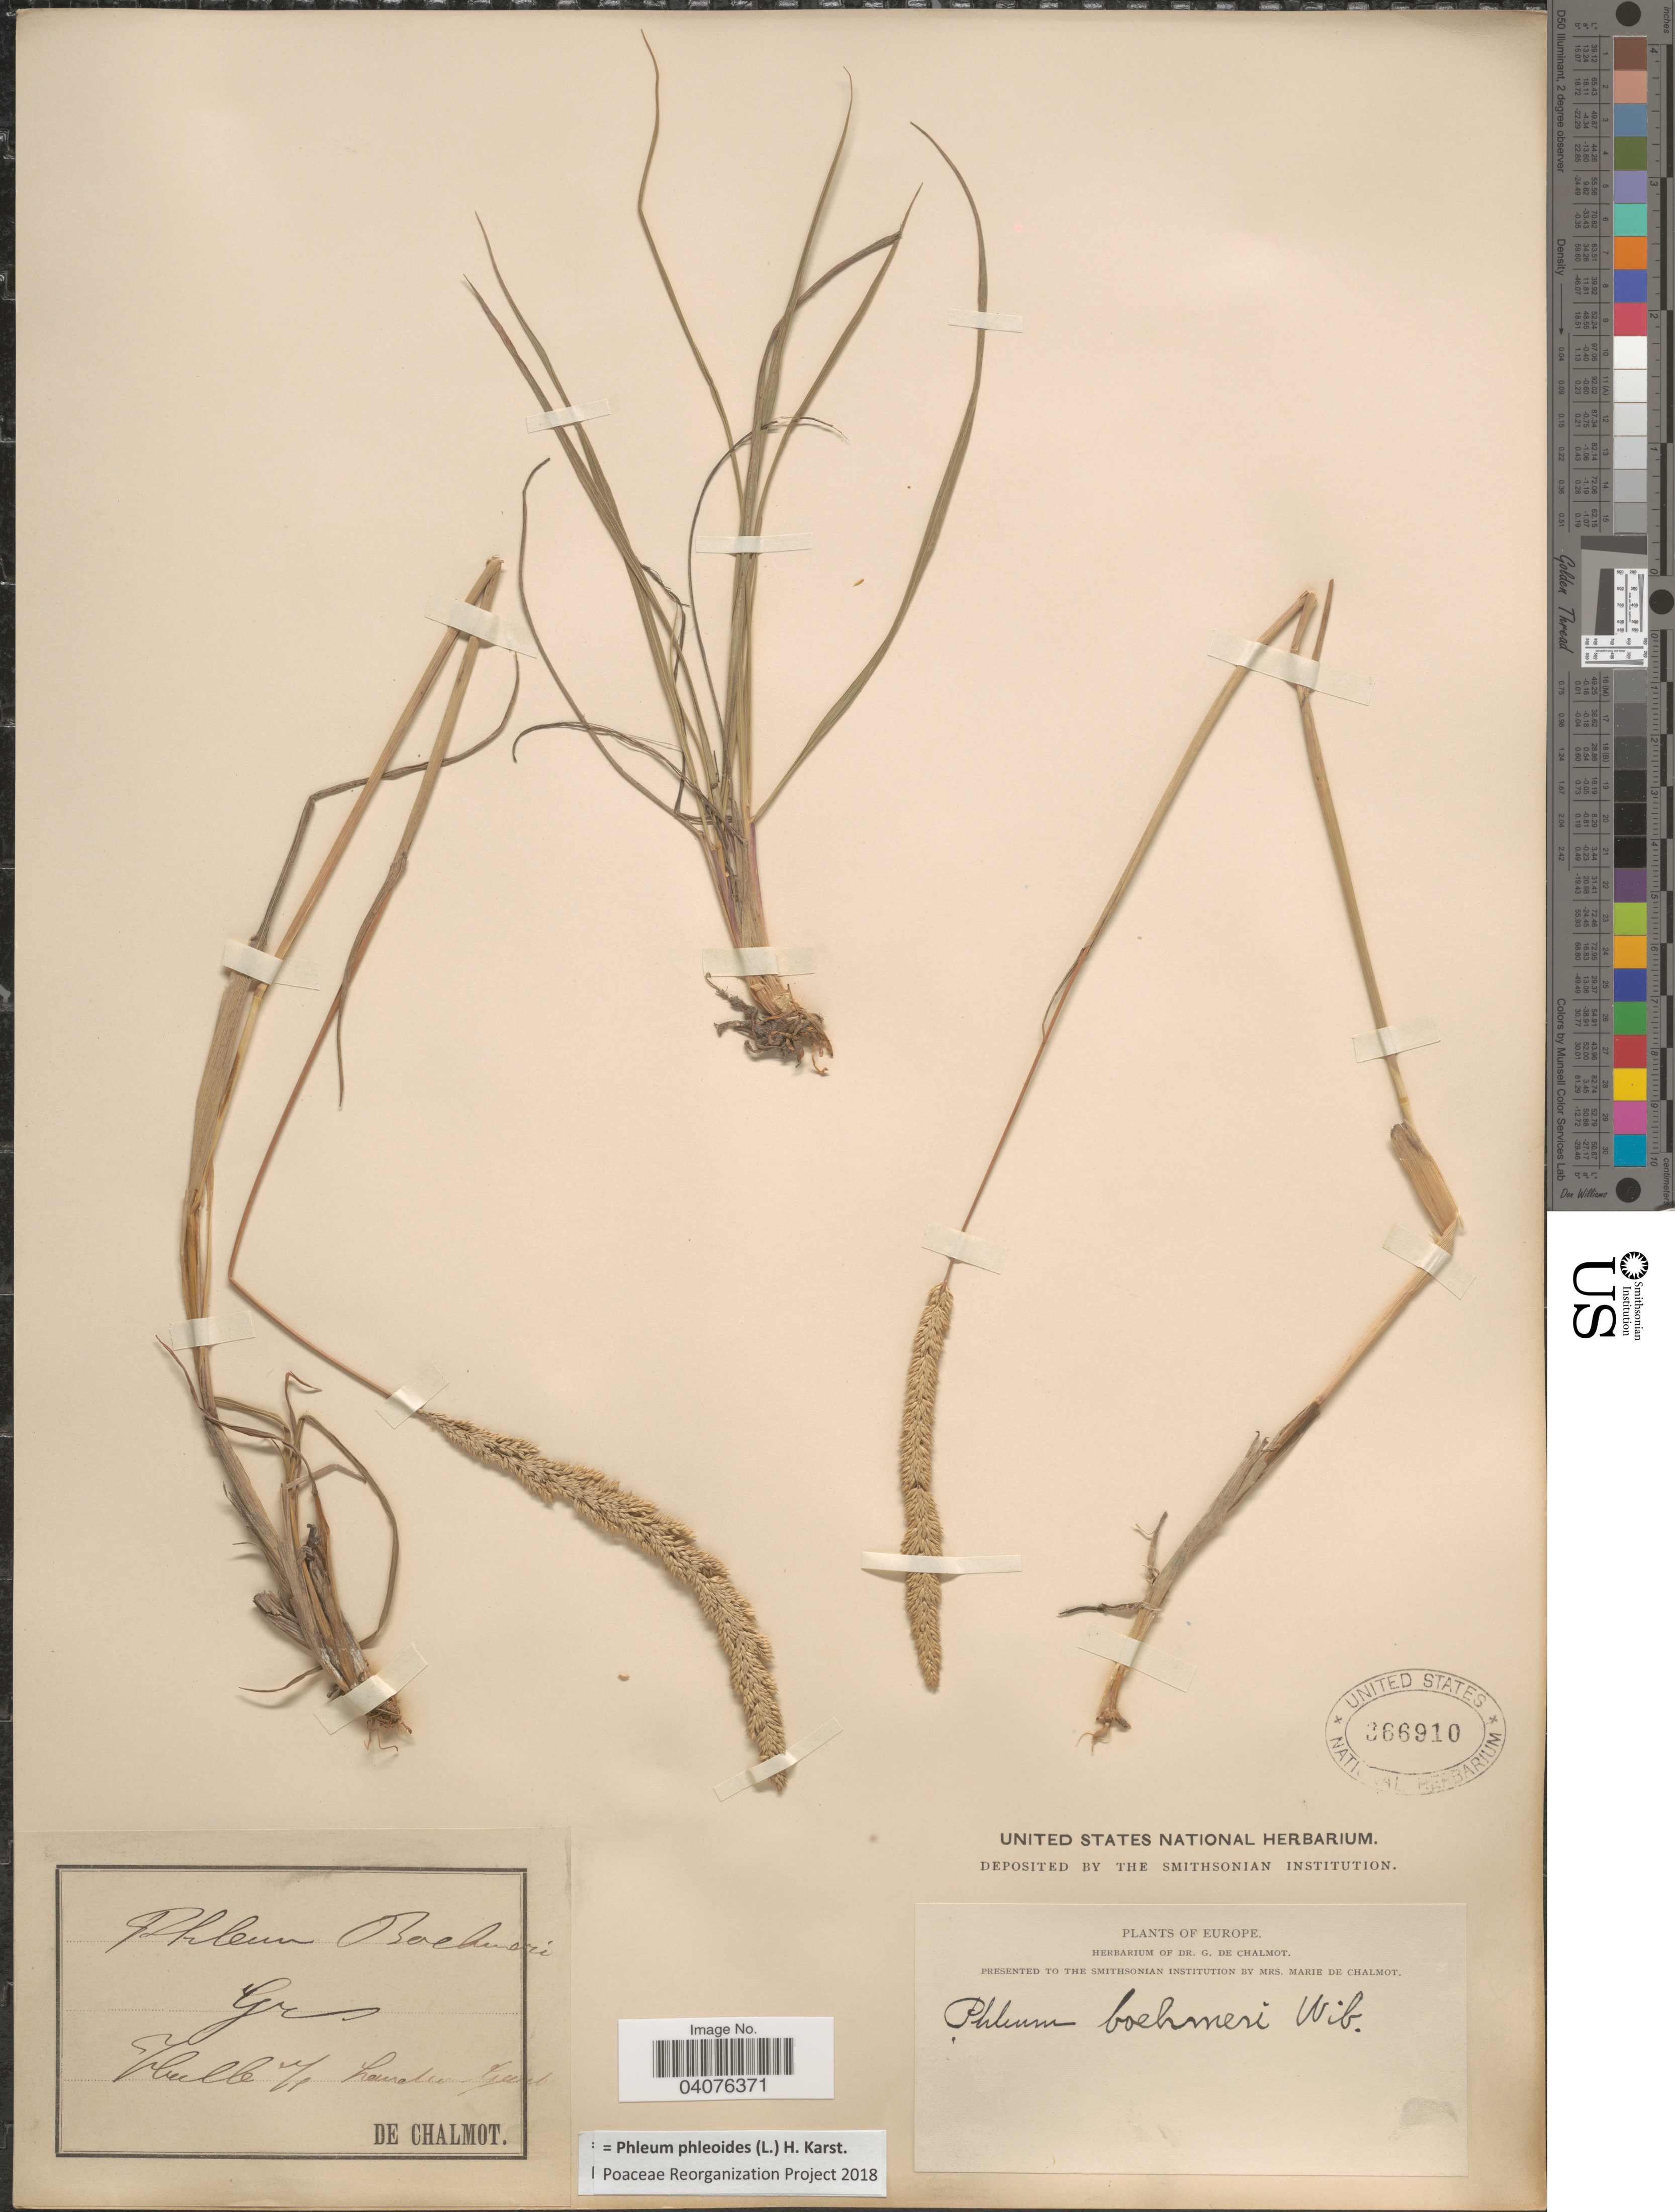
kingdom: Plantae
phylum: Tracheophyta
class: Liliopsida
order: Poales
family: Poaceae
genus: Phleum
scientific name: Phleum phleoides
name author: (L.) H. Karst.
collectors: G. de Chalmot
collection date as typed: Transcribed d/m/y: //71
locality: Europe. Gr. [illegible text]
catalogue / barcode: US 366910